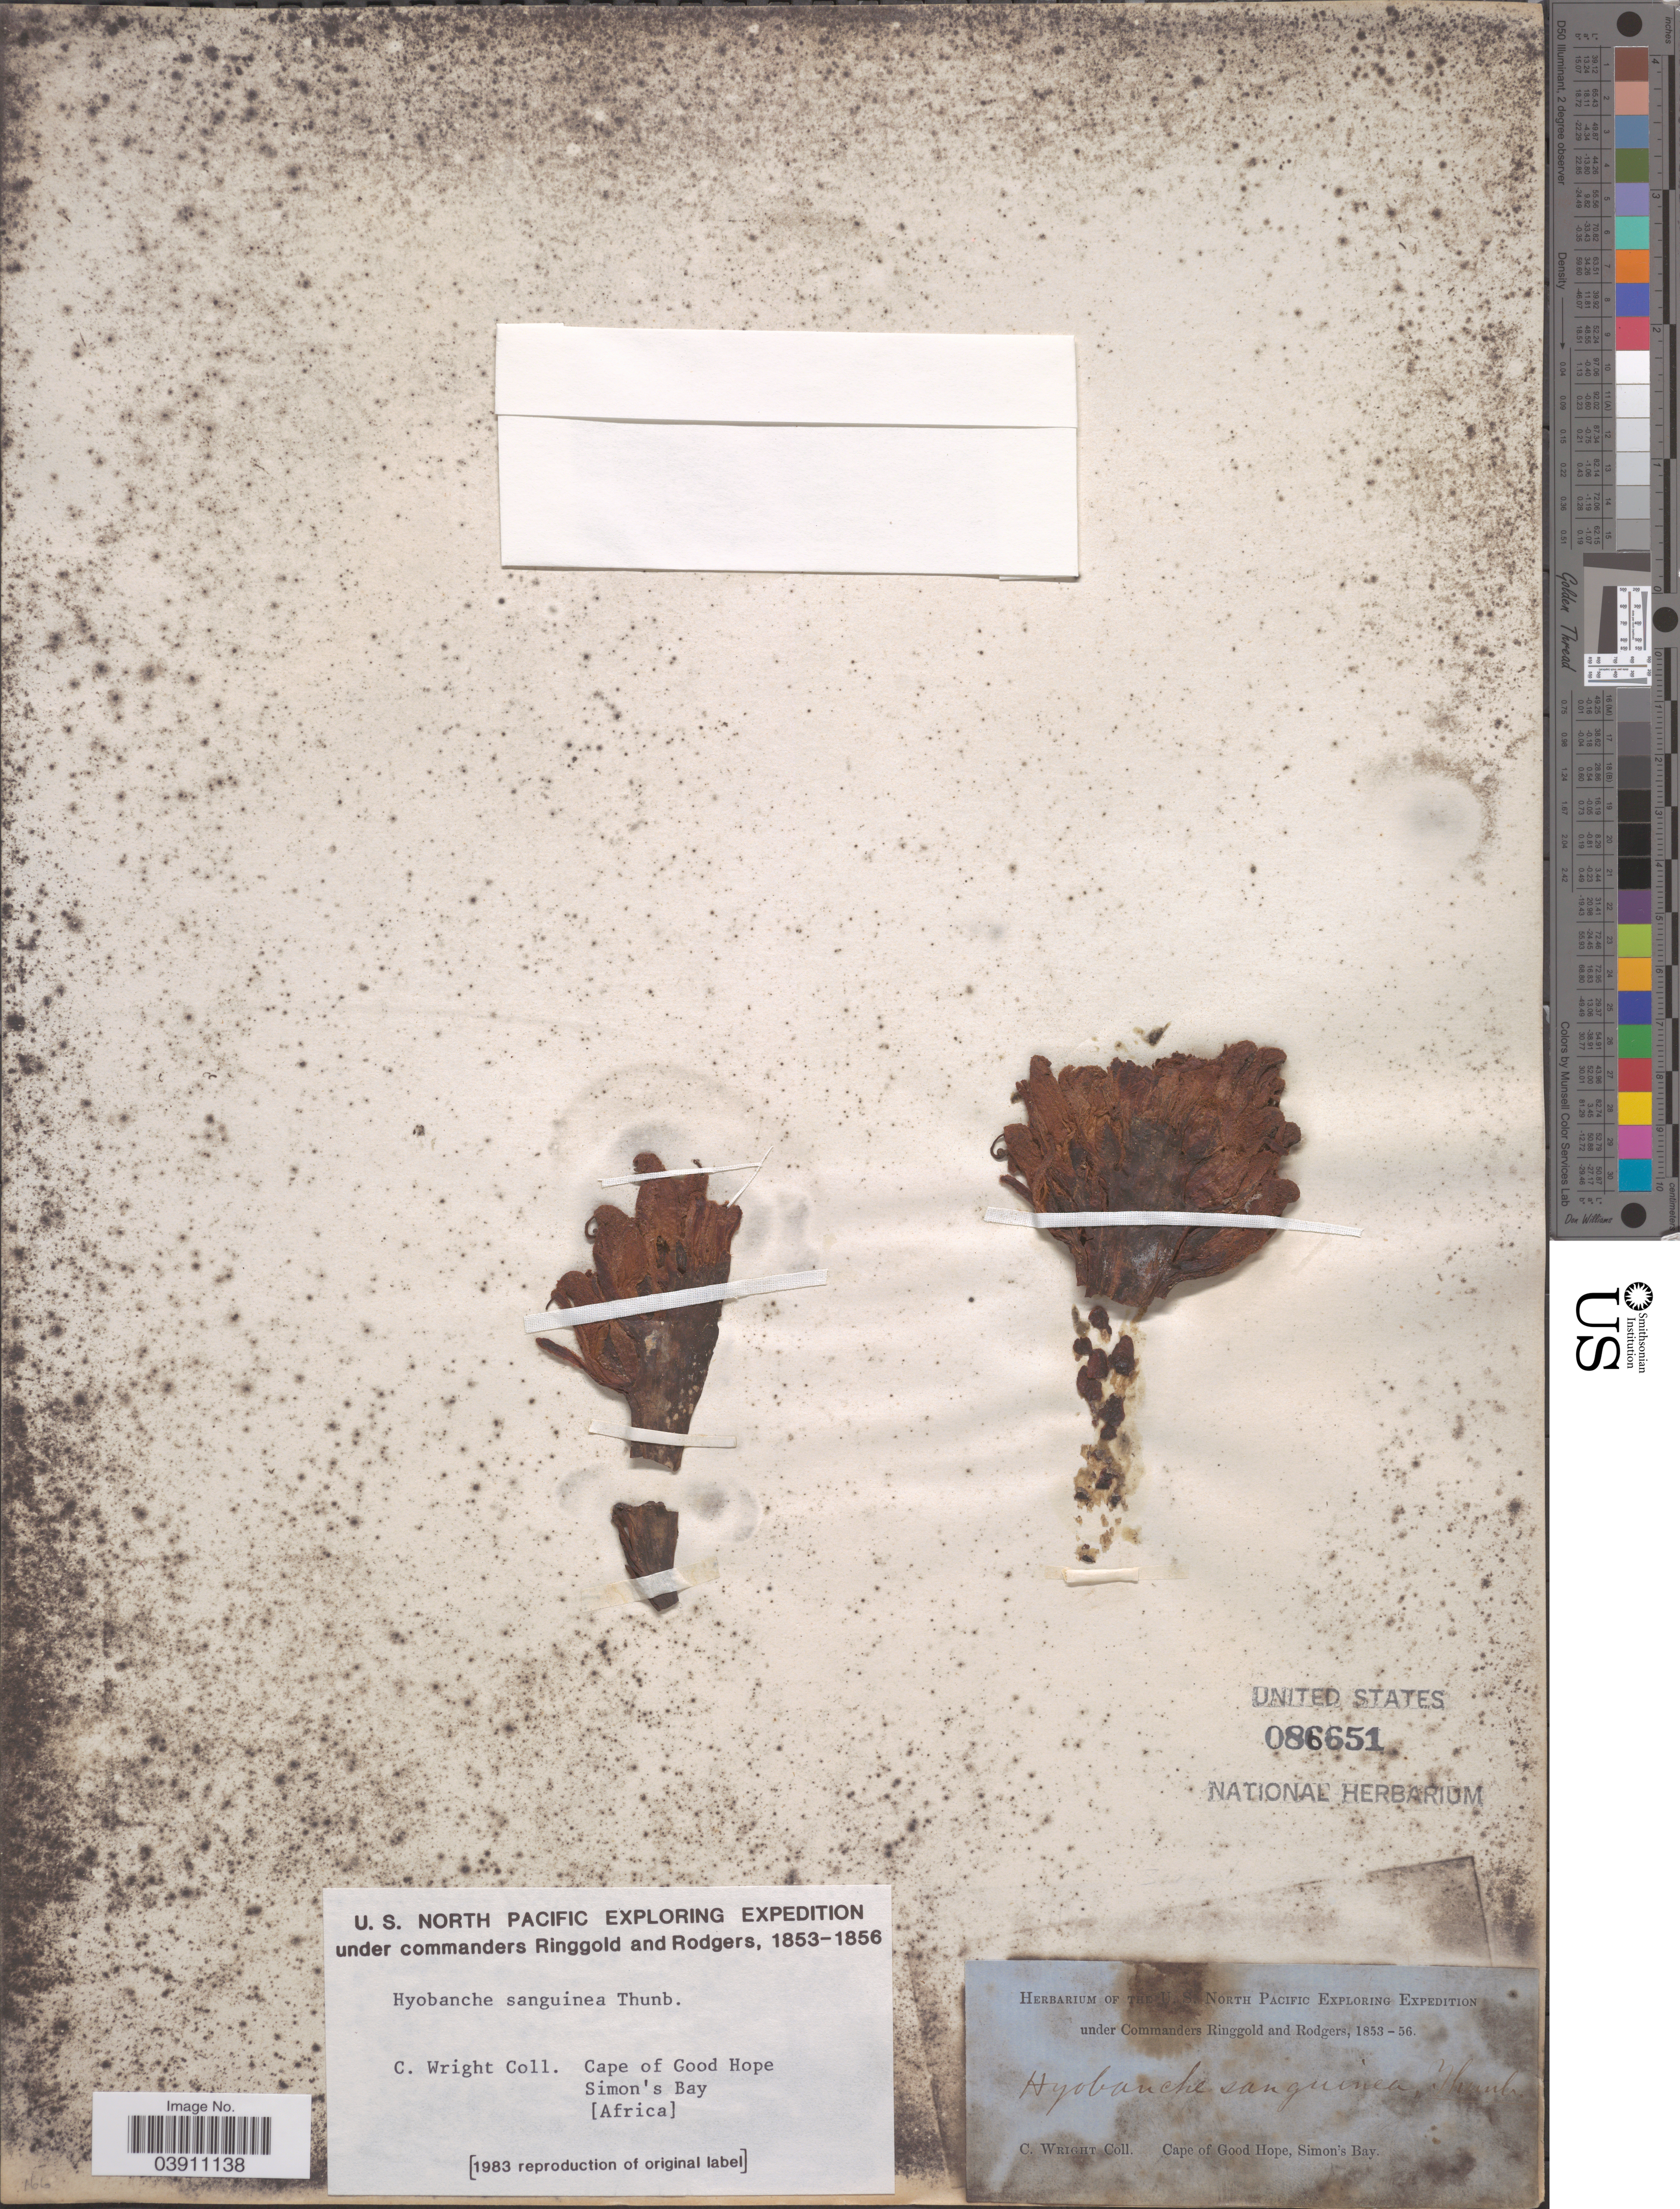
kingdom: Plantae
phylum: Tracheophyta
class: Magnoliopsida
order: Lamiales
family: Orobanchaceae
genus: Hyobanche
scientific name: Hyobanche sanguinea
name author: L.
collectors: C. Wright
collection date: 1853/1856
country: South Africa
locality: Cape of Good Hope. Simon's Bay. [Africa].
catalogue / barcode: US 86651